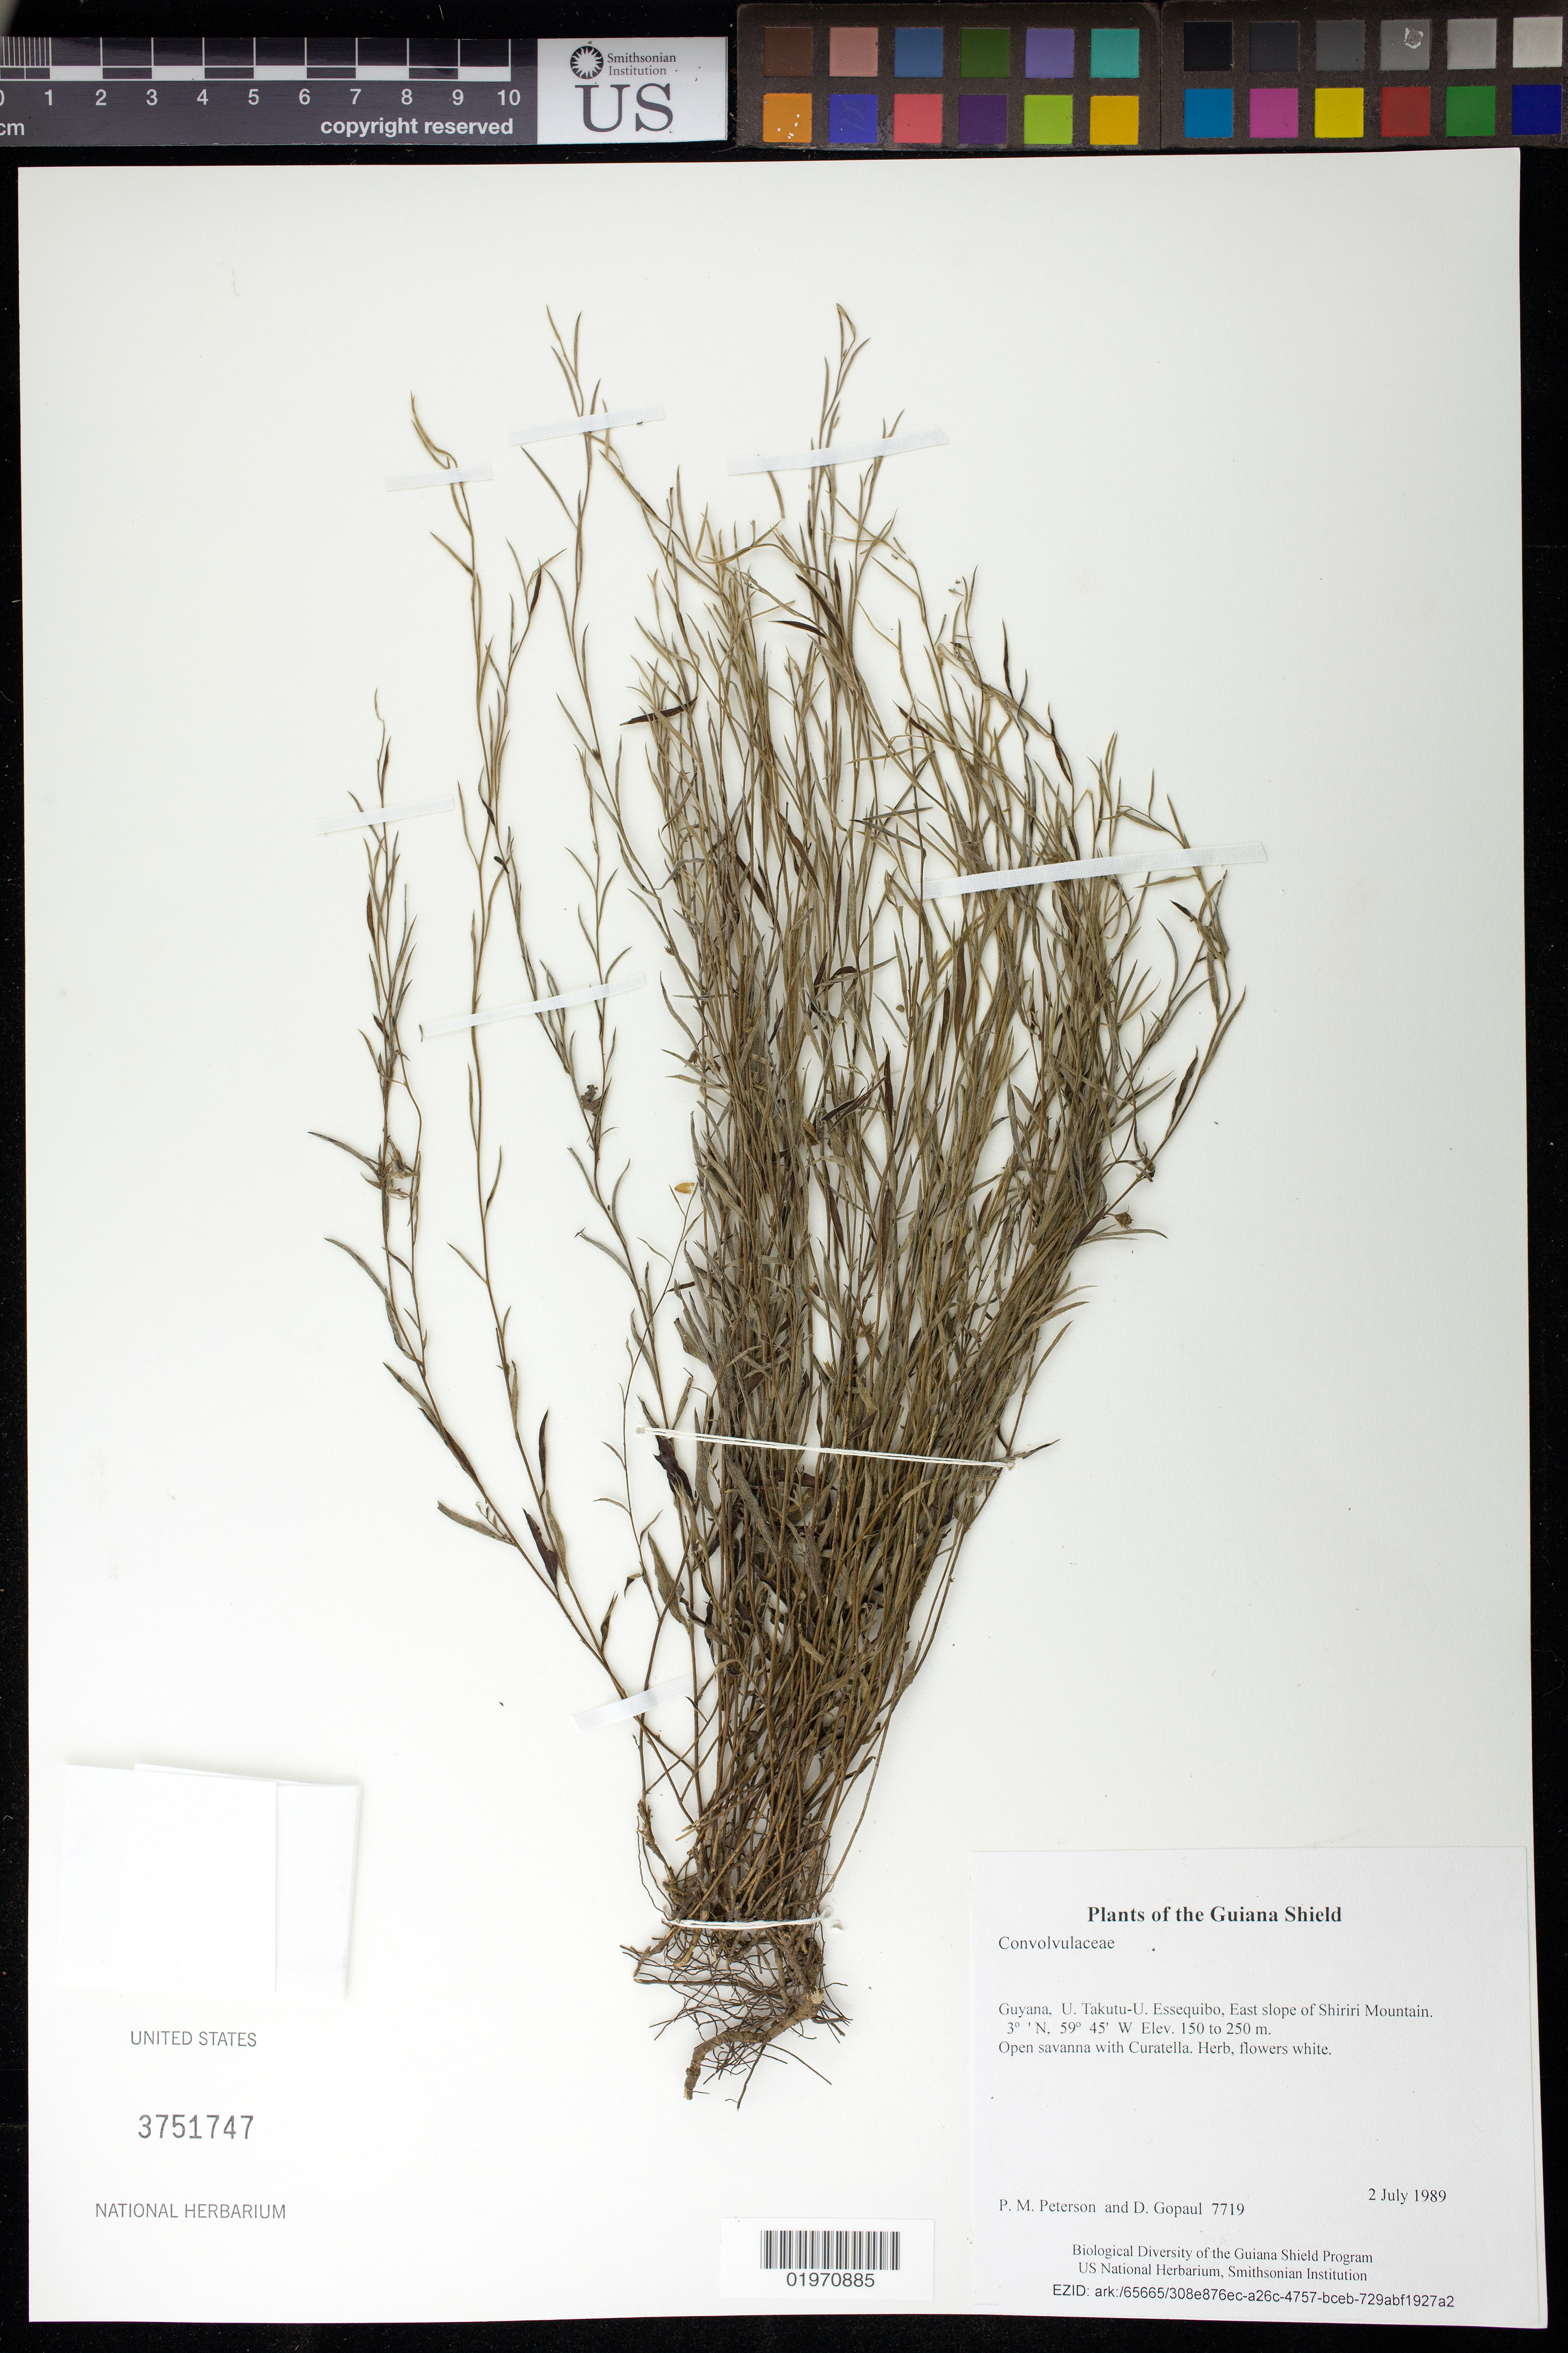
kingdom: Plantae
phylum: Tracheophyta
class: Magnoliopsida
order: Solanales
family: Convolvulaceae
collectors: P. M. Peterson & D. Gopaul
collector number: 7719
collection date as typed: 2 July 1989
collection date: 1989-07-02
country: Guyana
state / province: U. Takutu-U. Essequibo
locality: East slope of Shiriri Mountain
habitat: Open savanna with Curatella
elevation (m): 150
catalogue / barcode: US 3751747